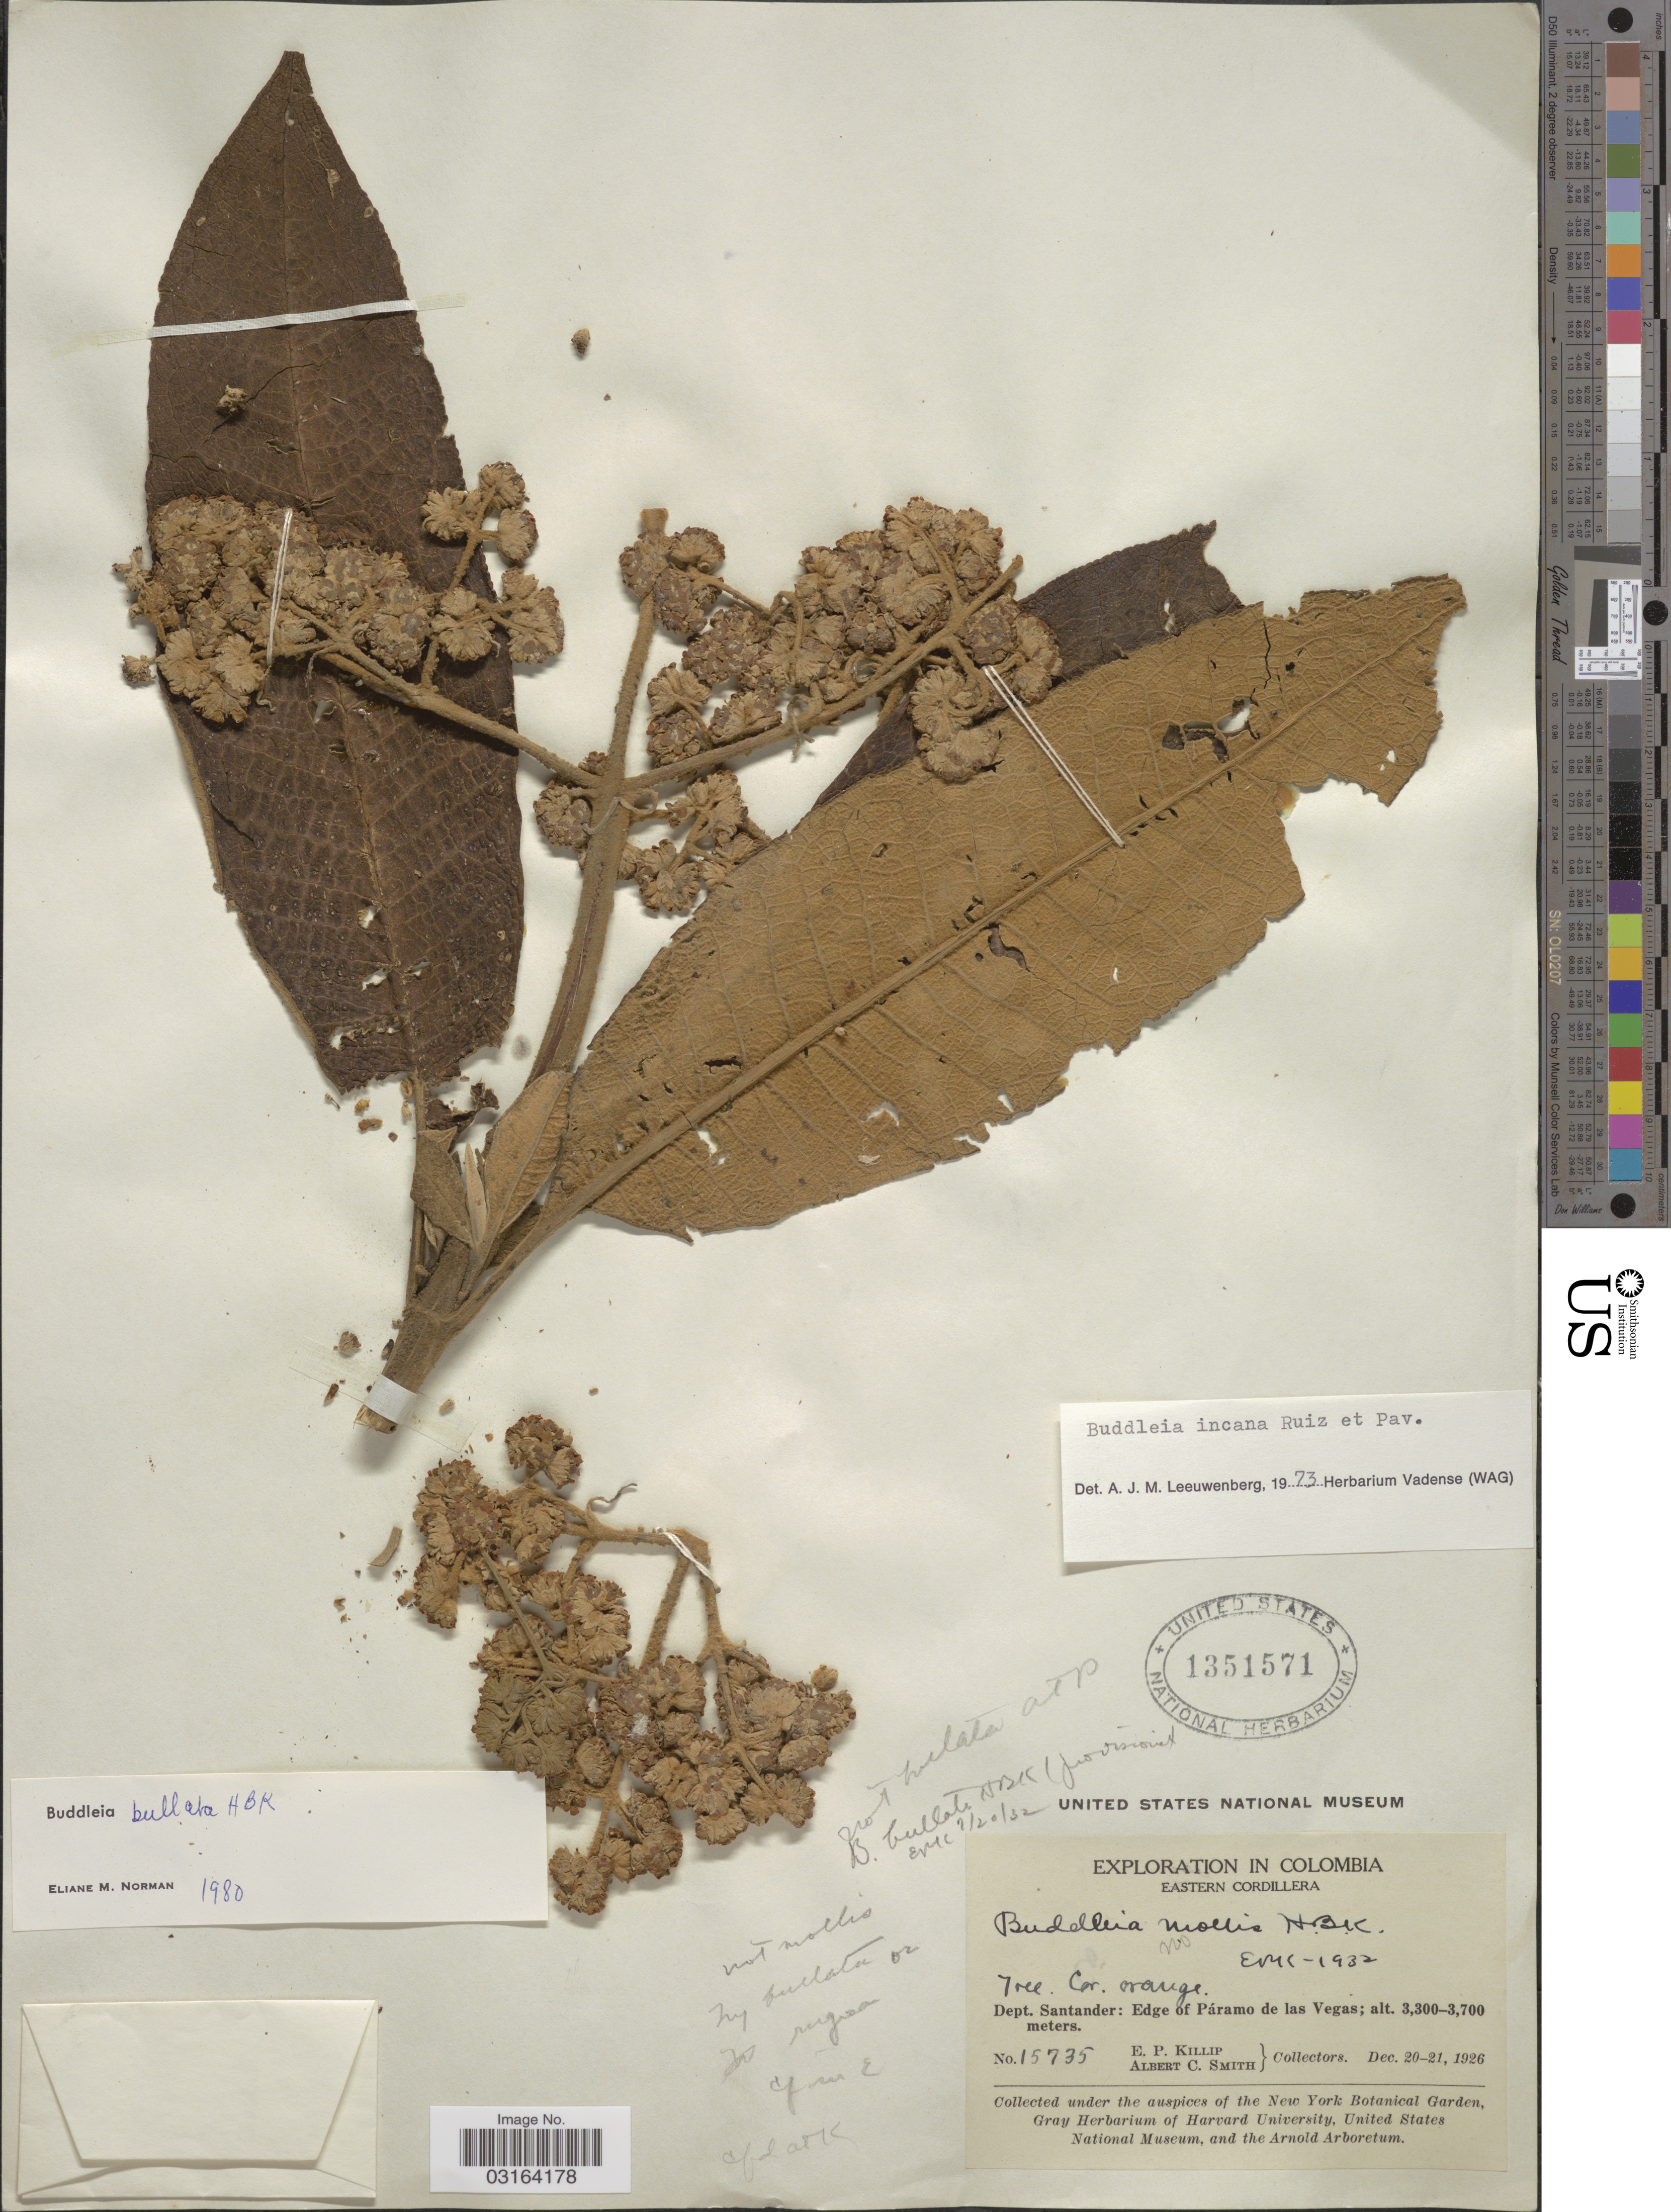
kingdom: Plantae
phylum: Tracheophyta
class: Magnoliopsida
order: Lamiales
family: Scrophulariaceae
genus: Buddleja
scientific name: Buddleja bullata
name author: Kunth in Humb. & et al.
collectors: E. P. Killip & A. C. Smith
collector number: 15735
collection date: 1926-12-20/1926-12-21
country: Colombia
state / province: Santander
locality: Eastern Cordillera, Dept. Santander: Edge of Páramo de las Vegas.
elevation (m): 3300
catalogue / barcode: US 1351571